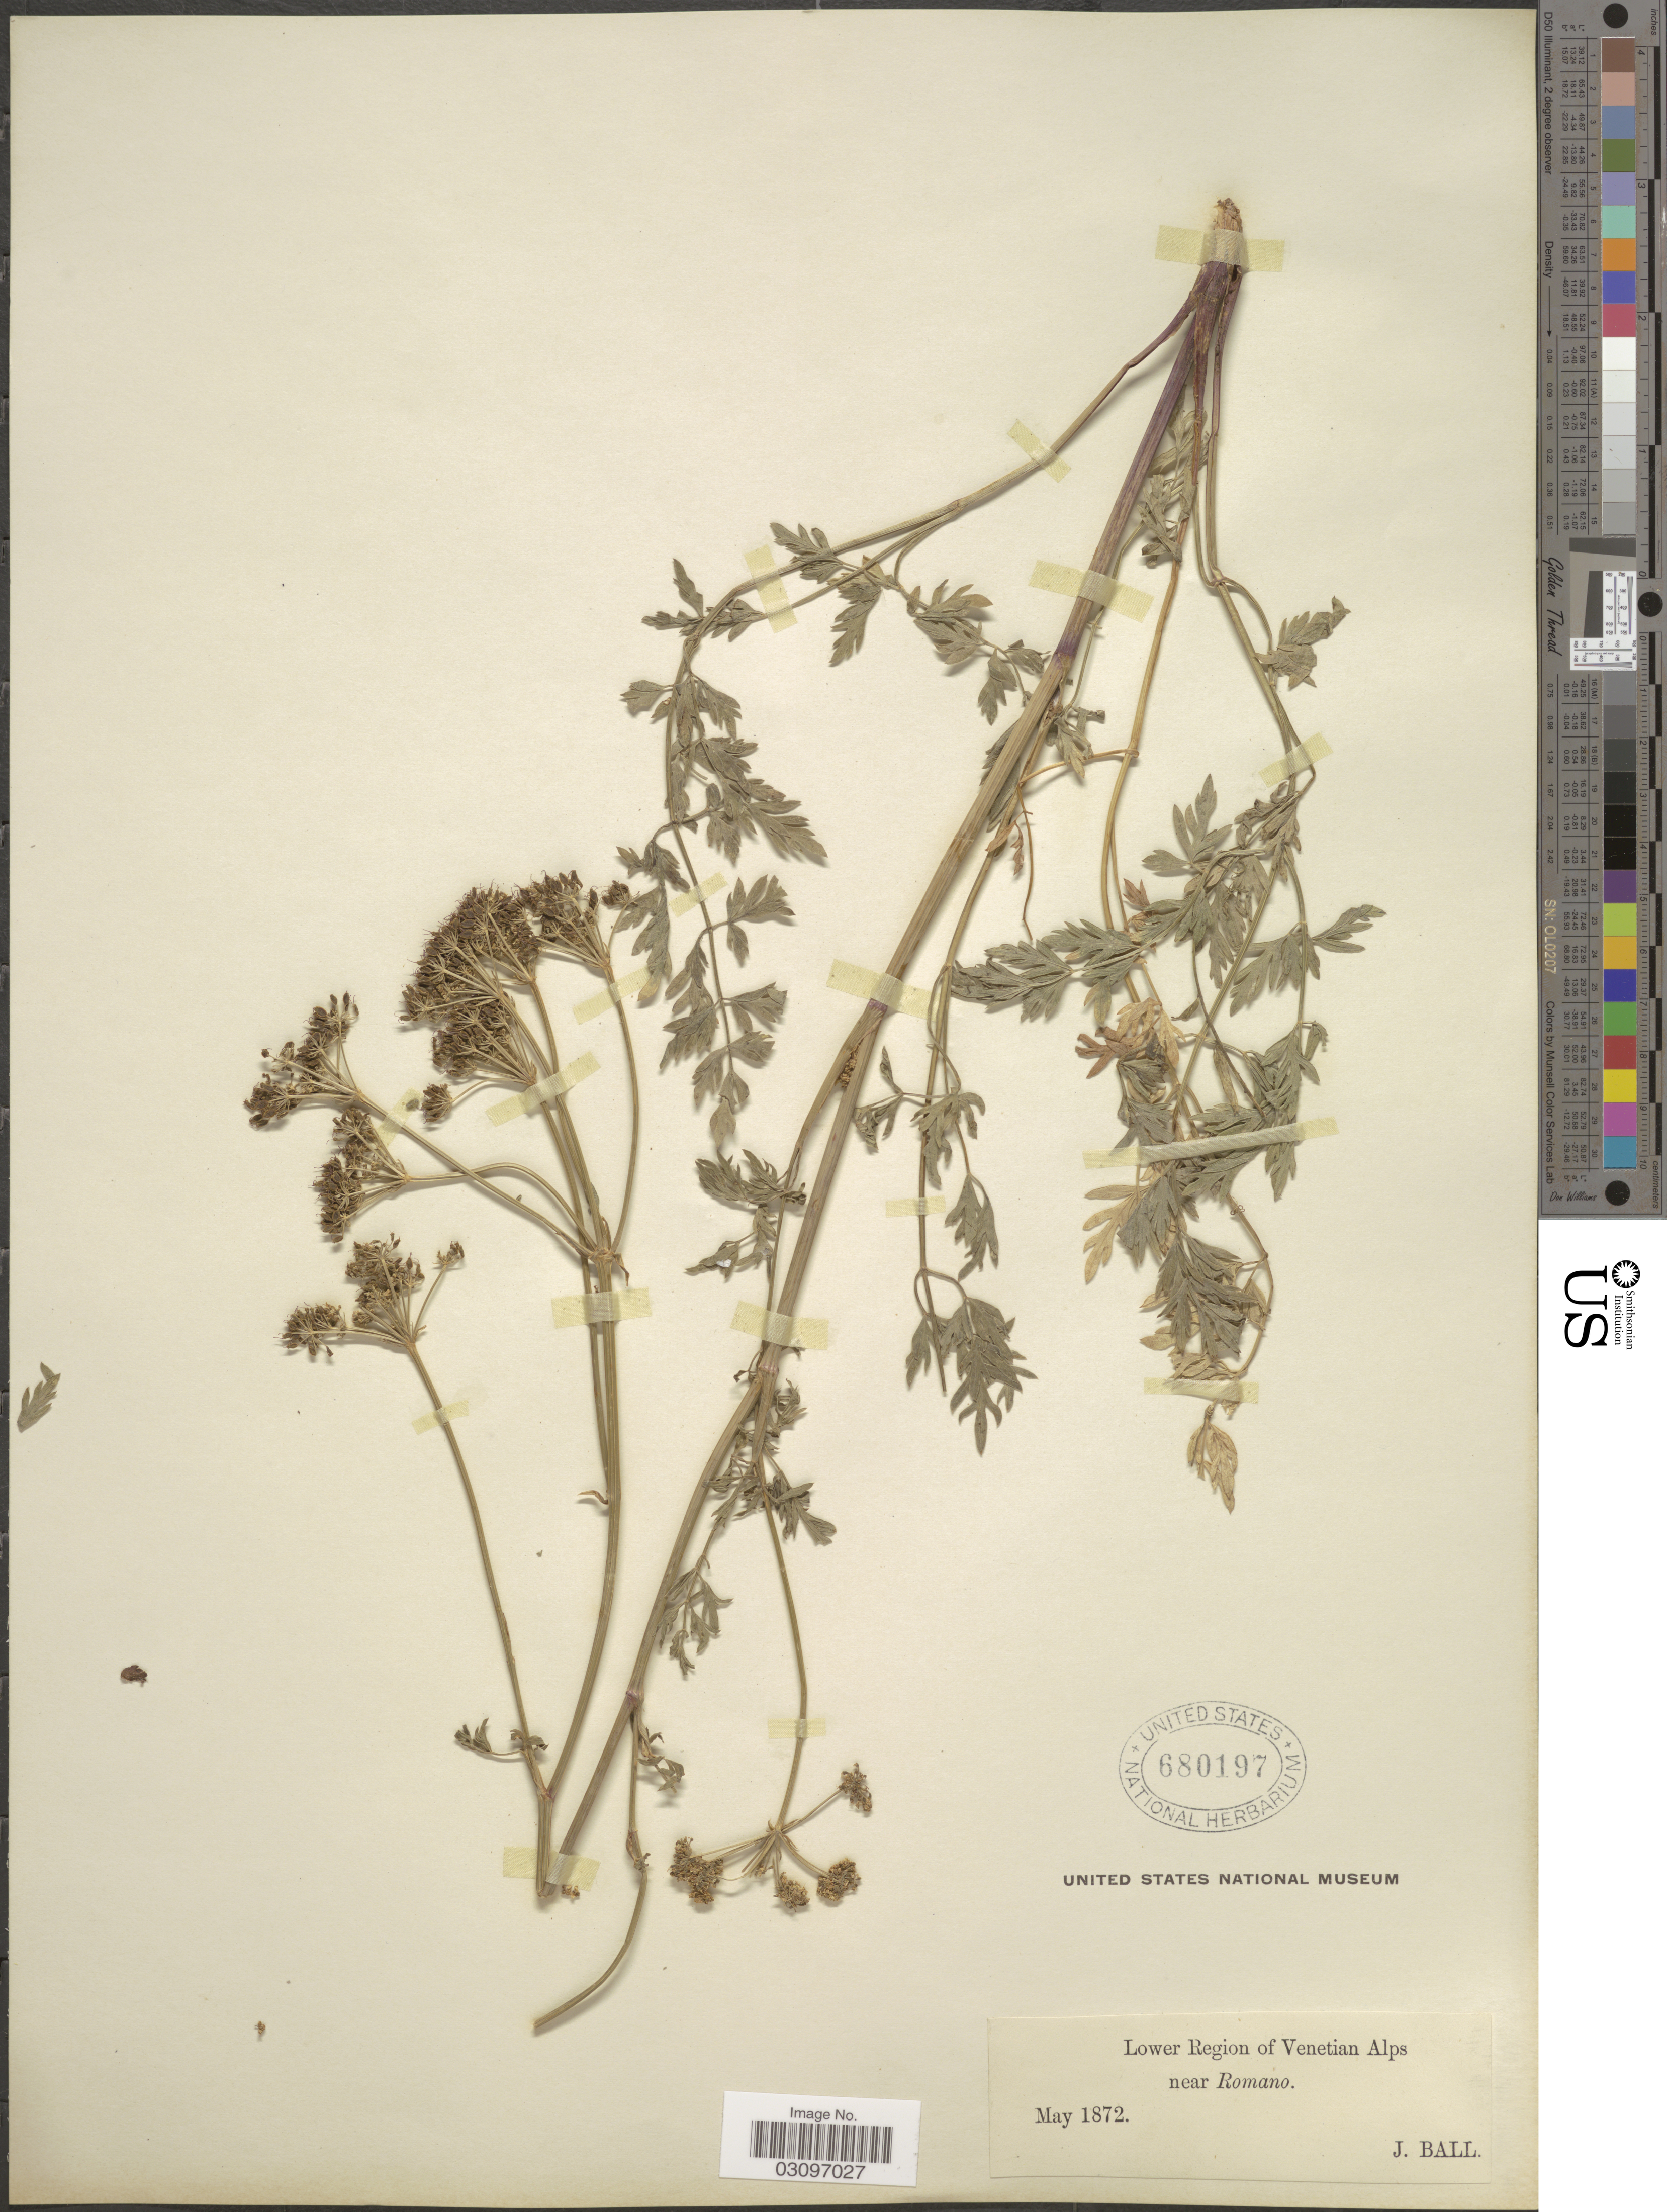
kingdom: Plantae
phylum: Tracheophyta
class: Magnoliopsida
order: Apiales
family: Apiaceae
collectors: J. Ball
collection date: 1872-05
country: Italy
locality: Lower Region of Venetian Alps near Romano.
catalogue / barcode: US 680197